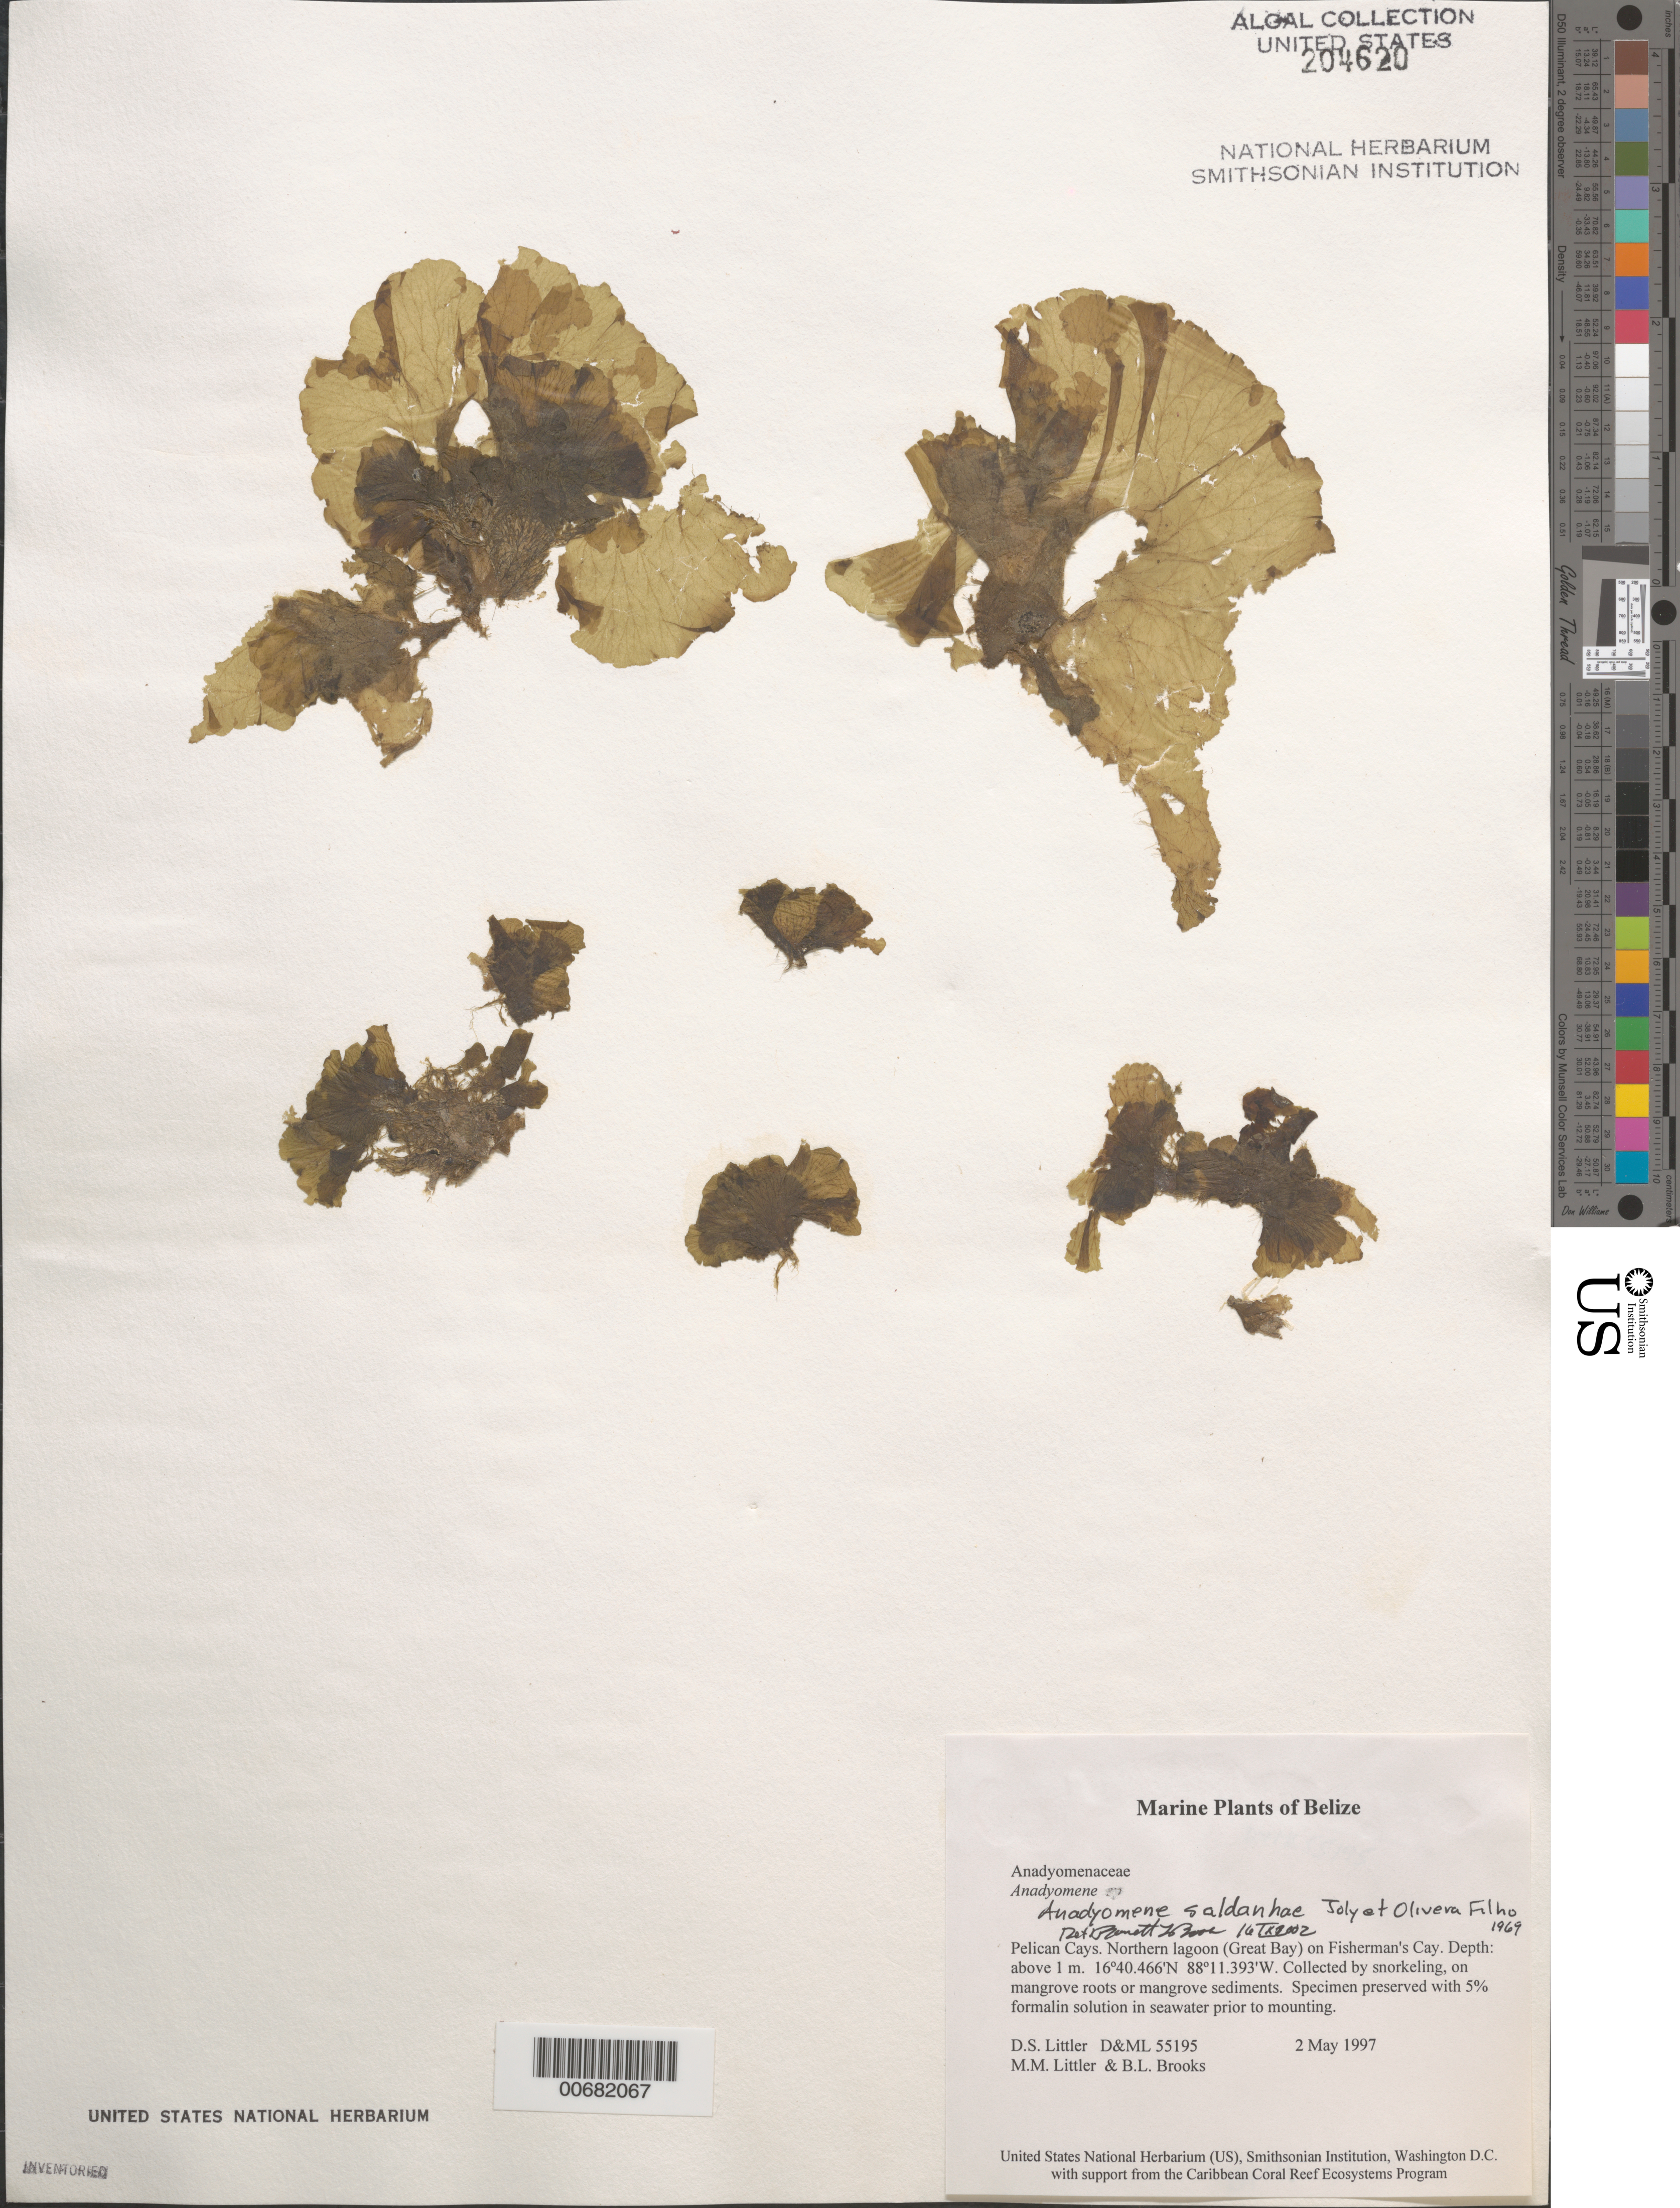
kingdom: Plantae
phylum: Chlorophyta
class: Ulvophyceae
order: Cladophorales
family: Anadyomenaceae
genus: Anadyomene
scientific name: Anadyomene saldanhae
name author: A.B. Joly & E.C. Oliveira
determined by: Brooks, B. L., (BOT), Smithsonian Institution - National Museum of Natural History (UNITED STATES)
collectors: D. S. Littler, M. M. Littler & B. Brooks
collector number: D&ML 55195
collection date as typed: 02 May 1997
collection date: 1997-05-02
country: Belize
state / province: Stann Creek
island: Fisherman Cay [Fisherman's Cay]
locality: Great Bay (northern lagoon)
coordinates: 16 40.466' N, 88 11.393' W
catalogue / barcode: US 204620